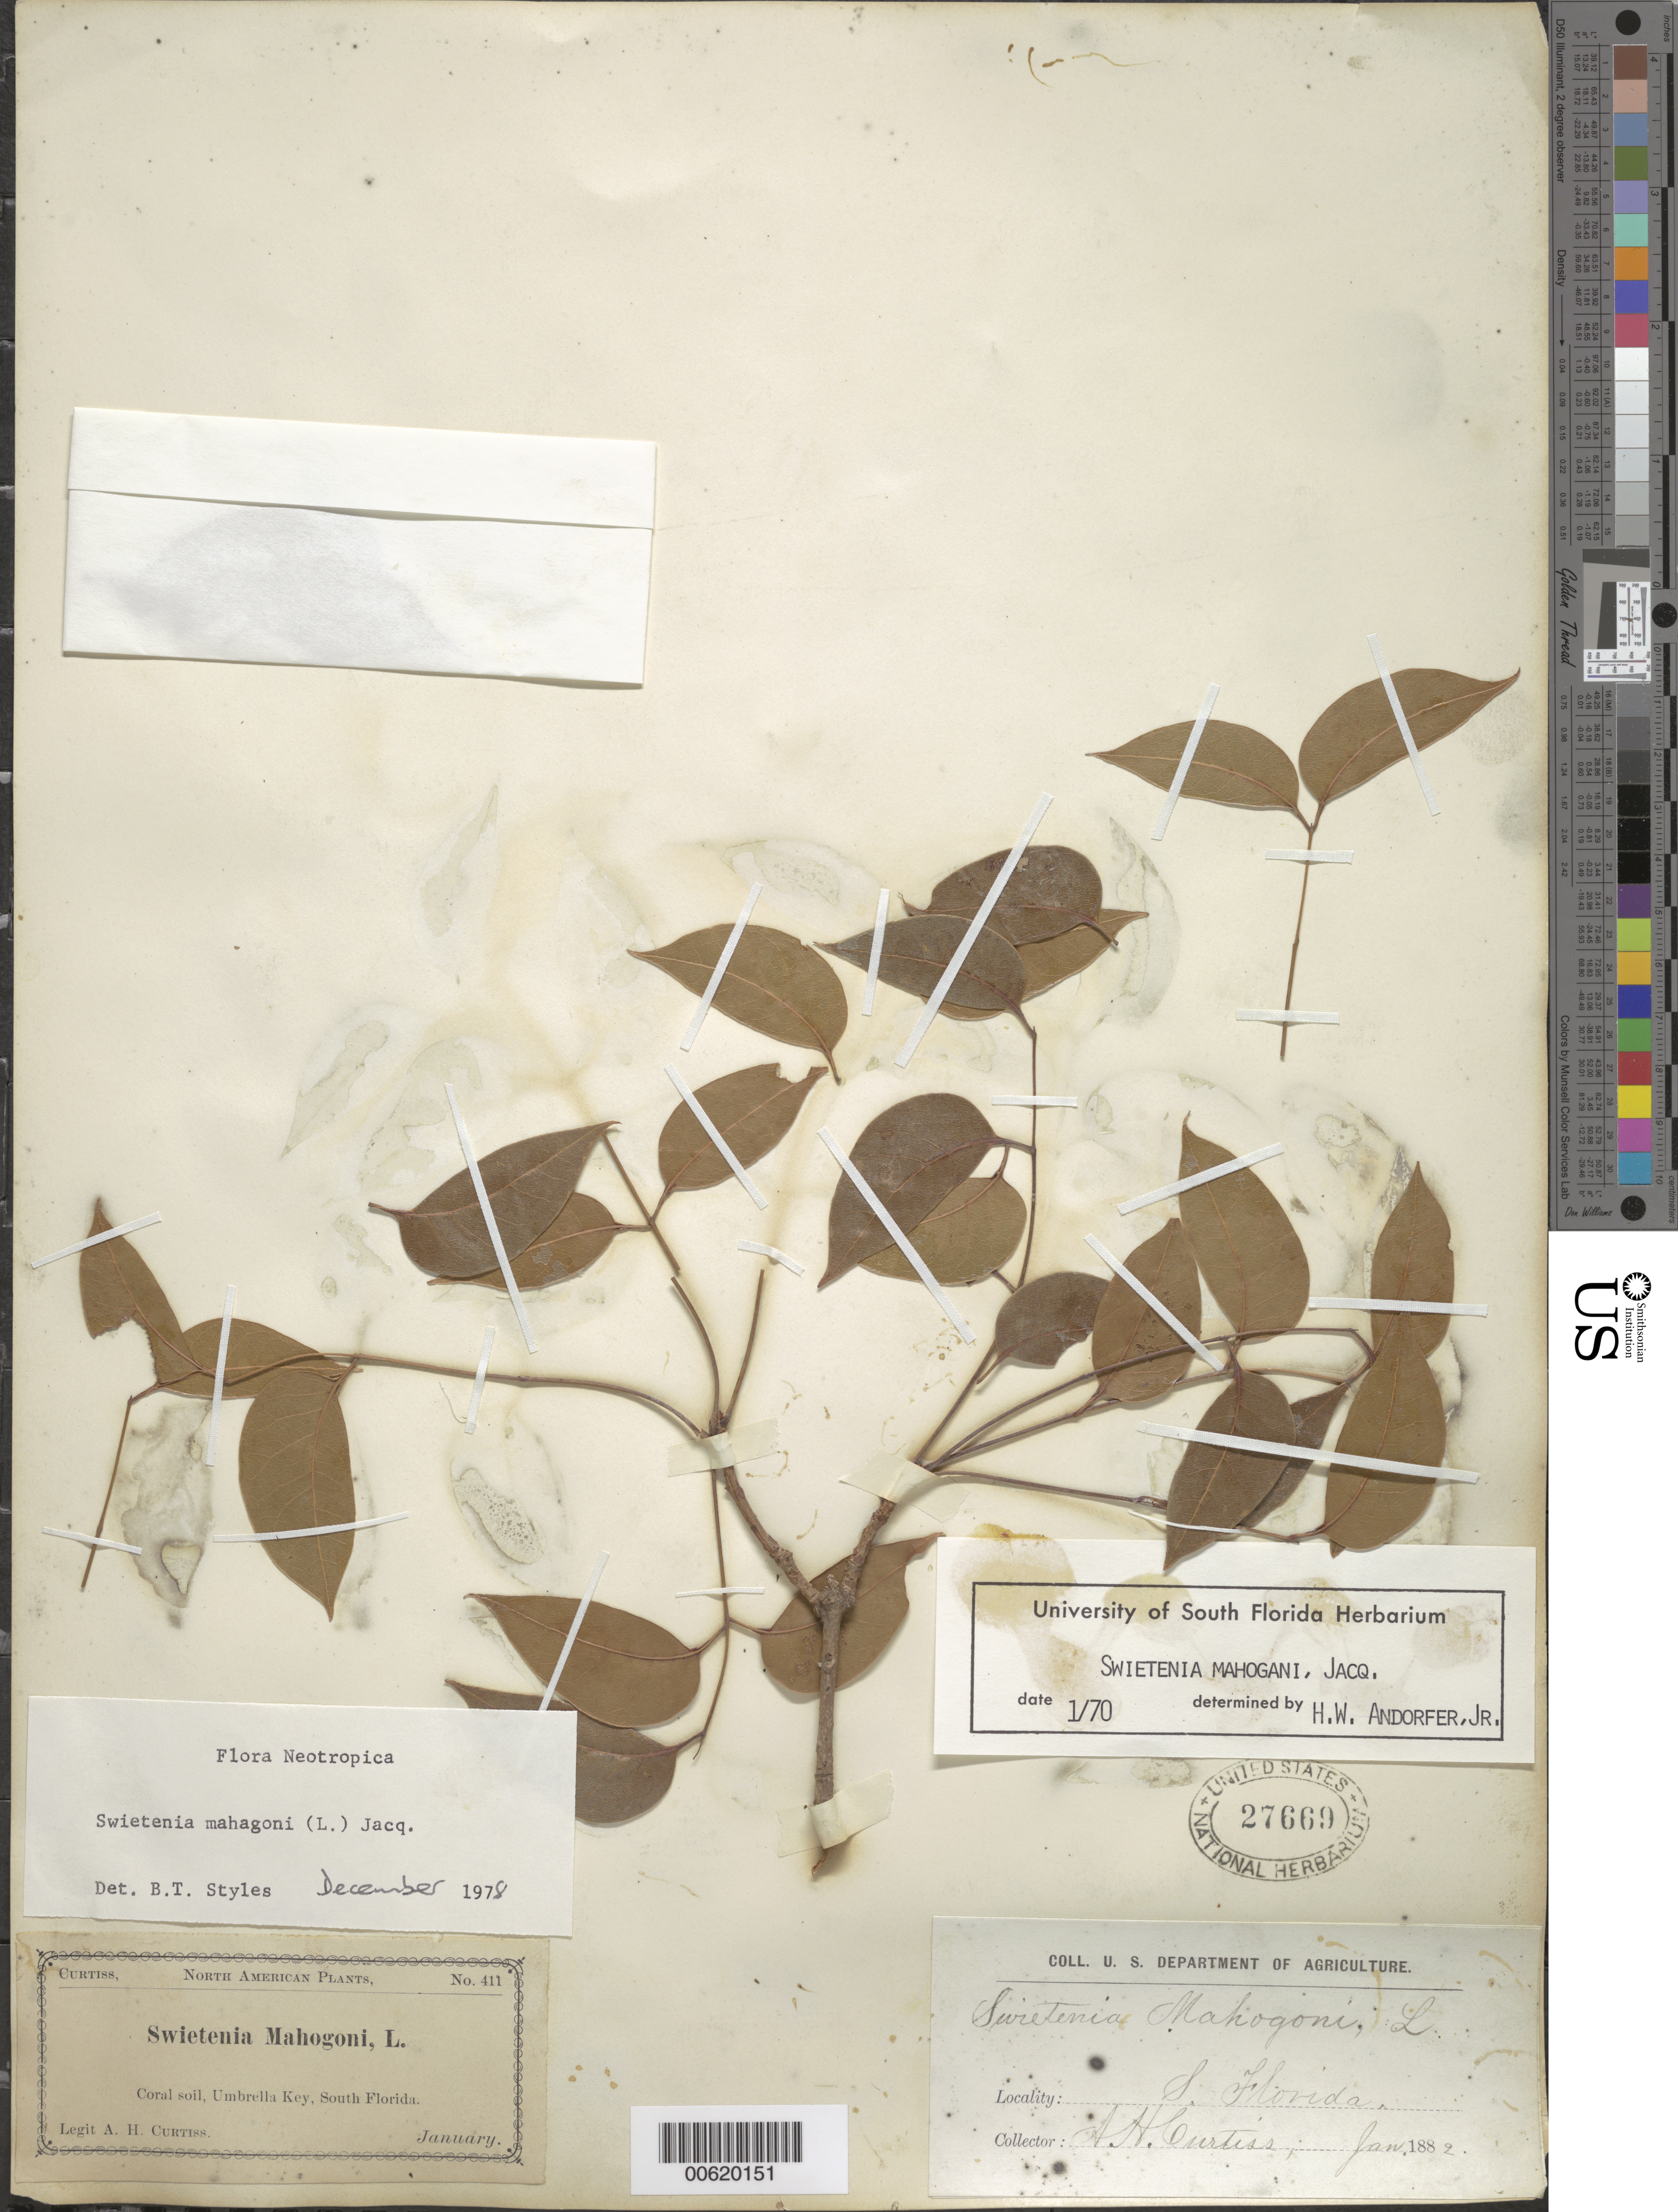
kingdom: Plantae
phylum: Tracheophyta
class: Magnoliopsida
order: Sapindales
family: Meliaceae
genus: Swietenia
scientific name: Swietenia mahagoni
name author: (L.) Jacq.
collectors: A. H. Curtiss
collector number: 411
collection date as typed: Jan 1882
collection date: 1882-01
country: United States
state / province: Florida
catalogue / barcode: US 27669